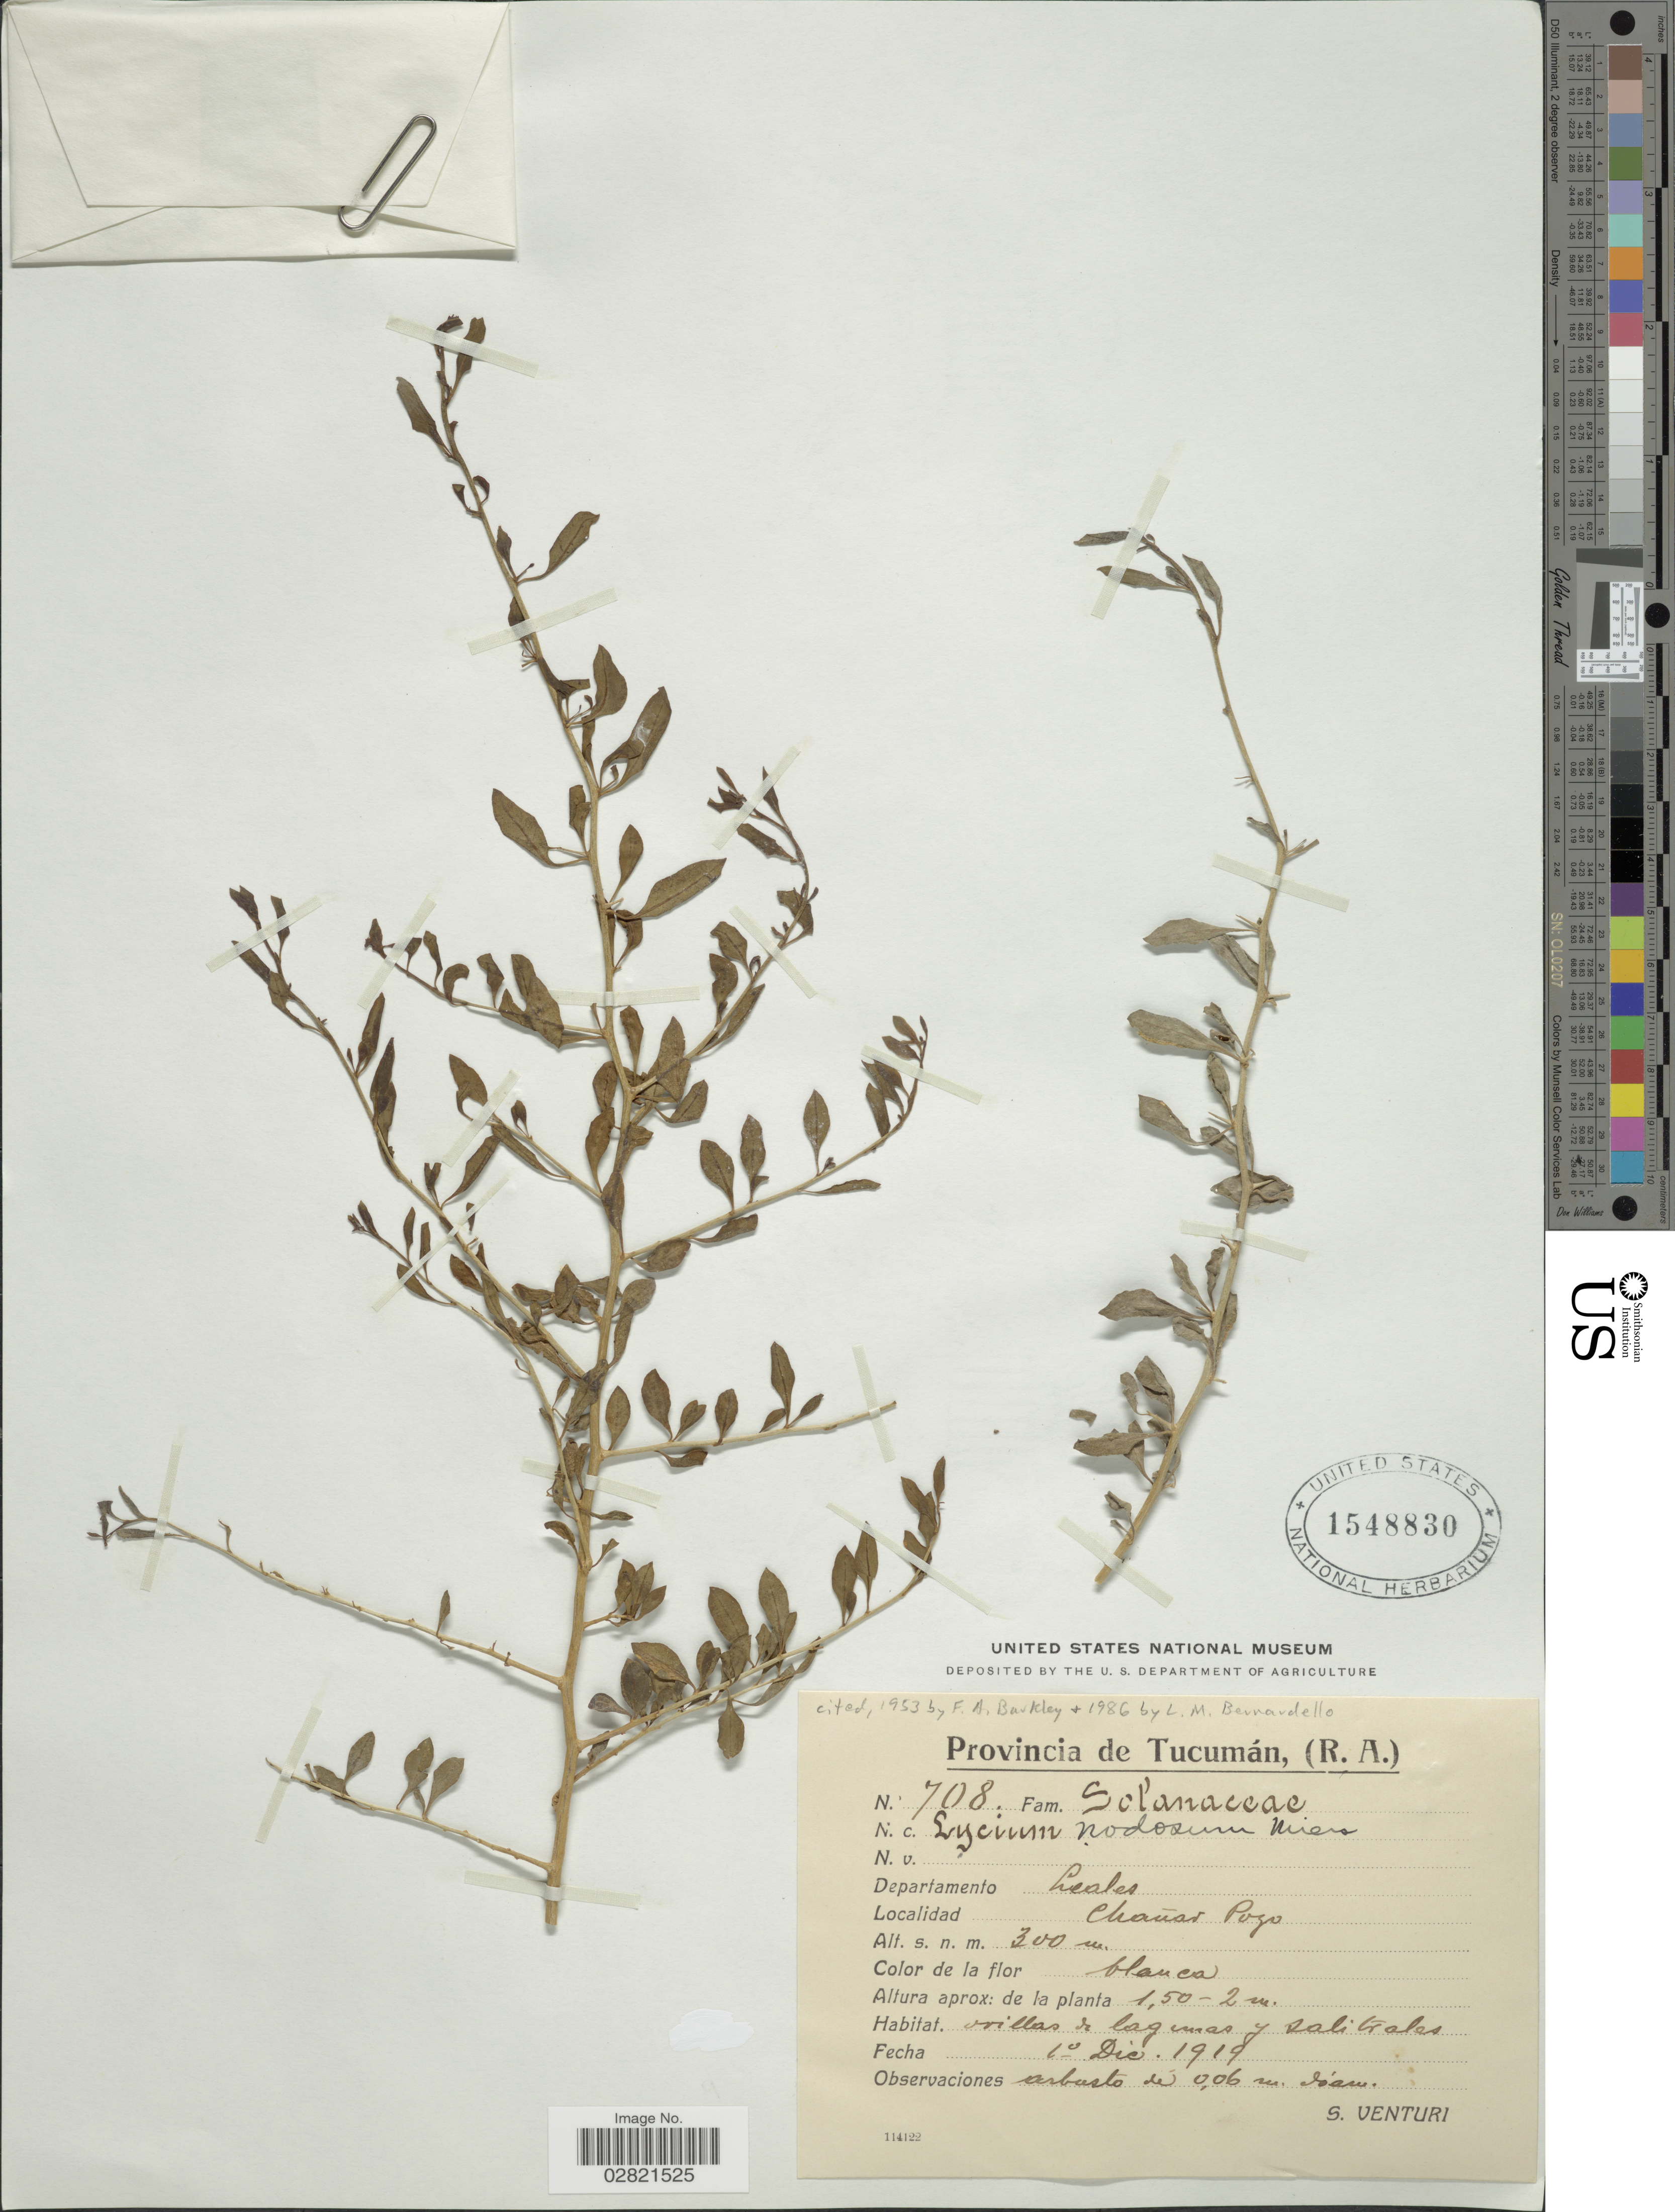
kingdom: Plantae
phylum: Tracheophyta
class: Magnoliopsida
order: Solanales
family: Solanaceae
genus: Lycium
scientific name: Lycium nodosum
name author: Miers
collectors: S. Venturi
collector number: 708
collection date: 1919-12-01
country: Argentina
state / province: Tucuman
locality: Provincia de Tucumán, (R.A.). Departamento Leales. Chañar Pozo.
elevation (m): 300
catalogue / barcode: US 1548830